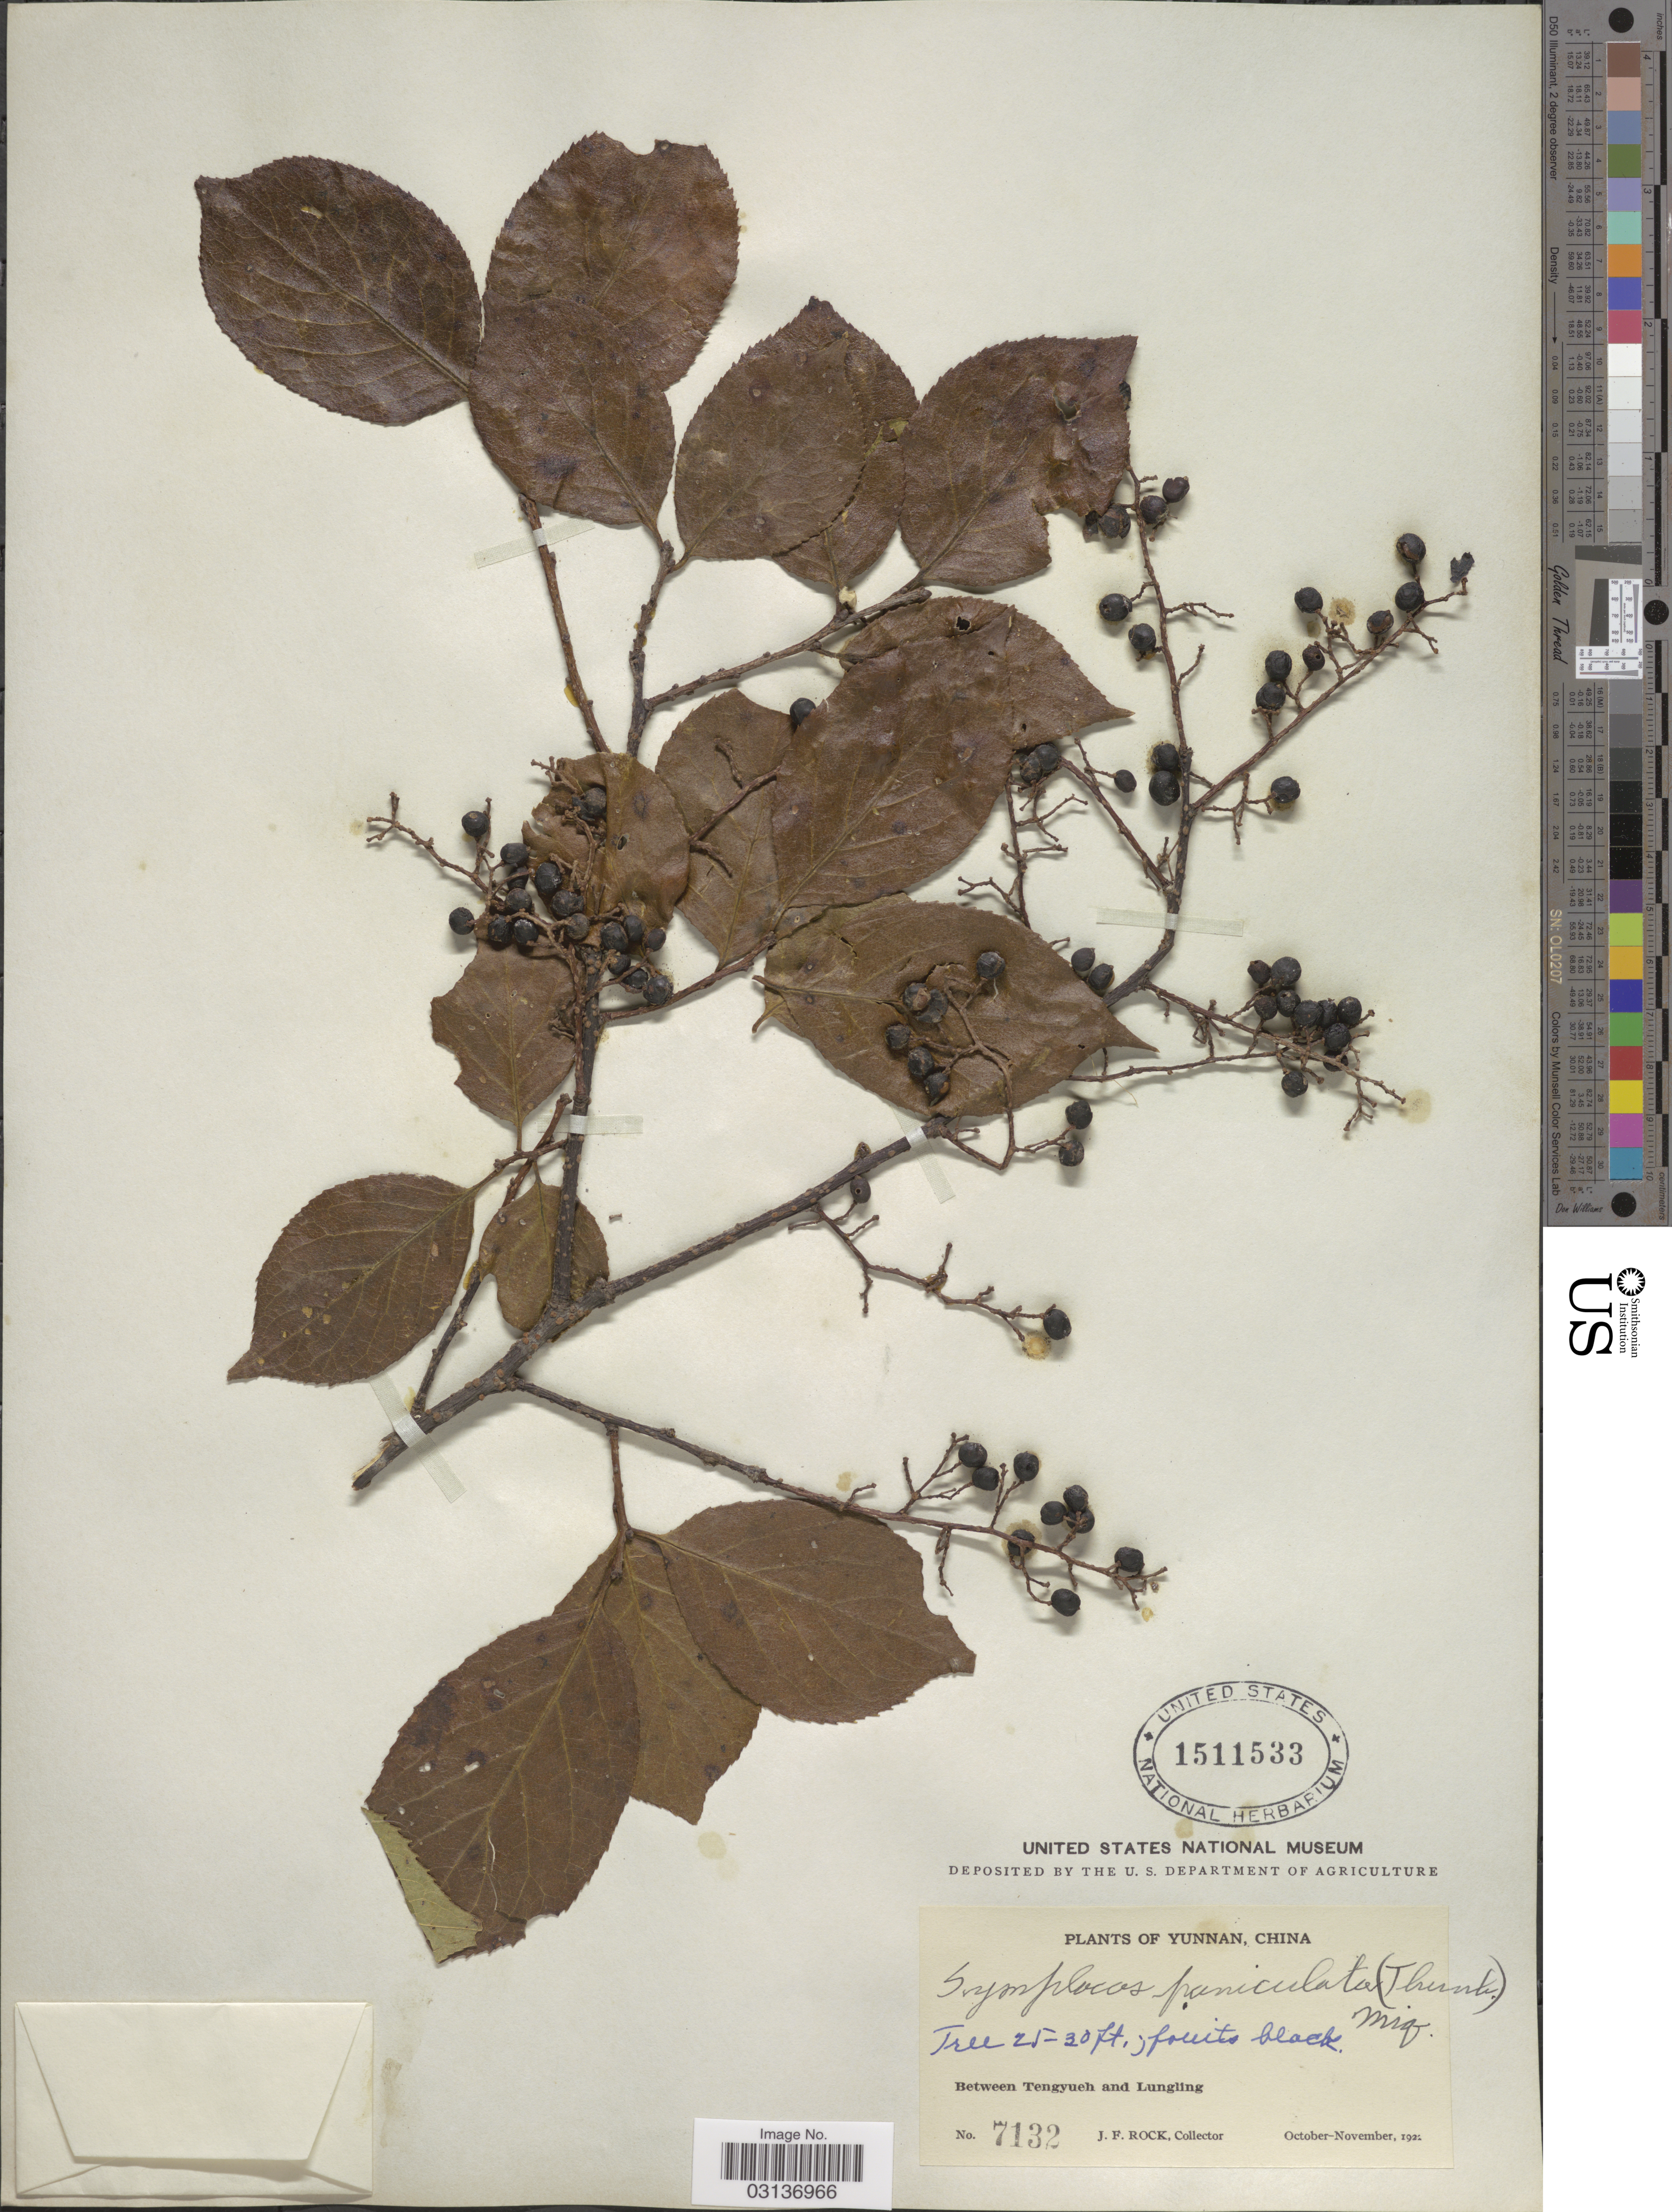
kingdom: Plantae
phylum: Tracheophyta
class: Magnoliopsida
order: Ericales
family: Symplocaceae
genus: Symplocos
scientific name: Symplocos paniculata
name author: Miq.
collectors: J. Rock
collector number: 7132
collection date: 1922-10/1922-11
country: China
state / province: Yunnan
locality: Between Tengyueh and Lungling.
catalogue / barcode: US 1511533